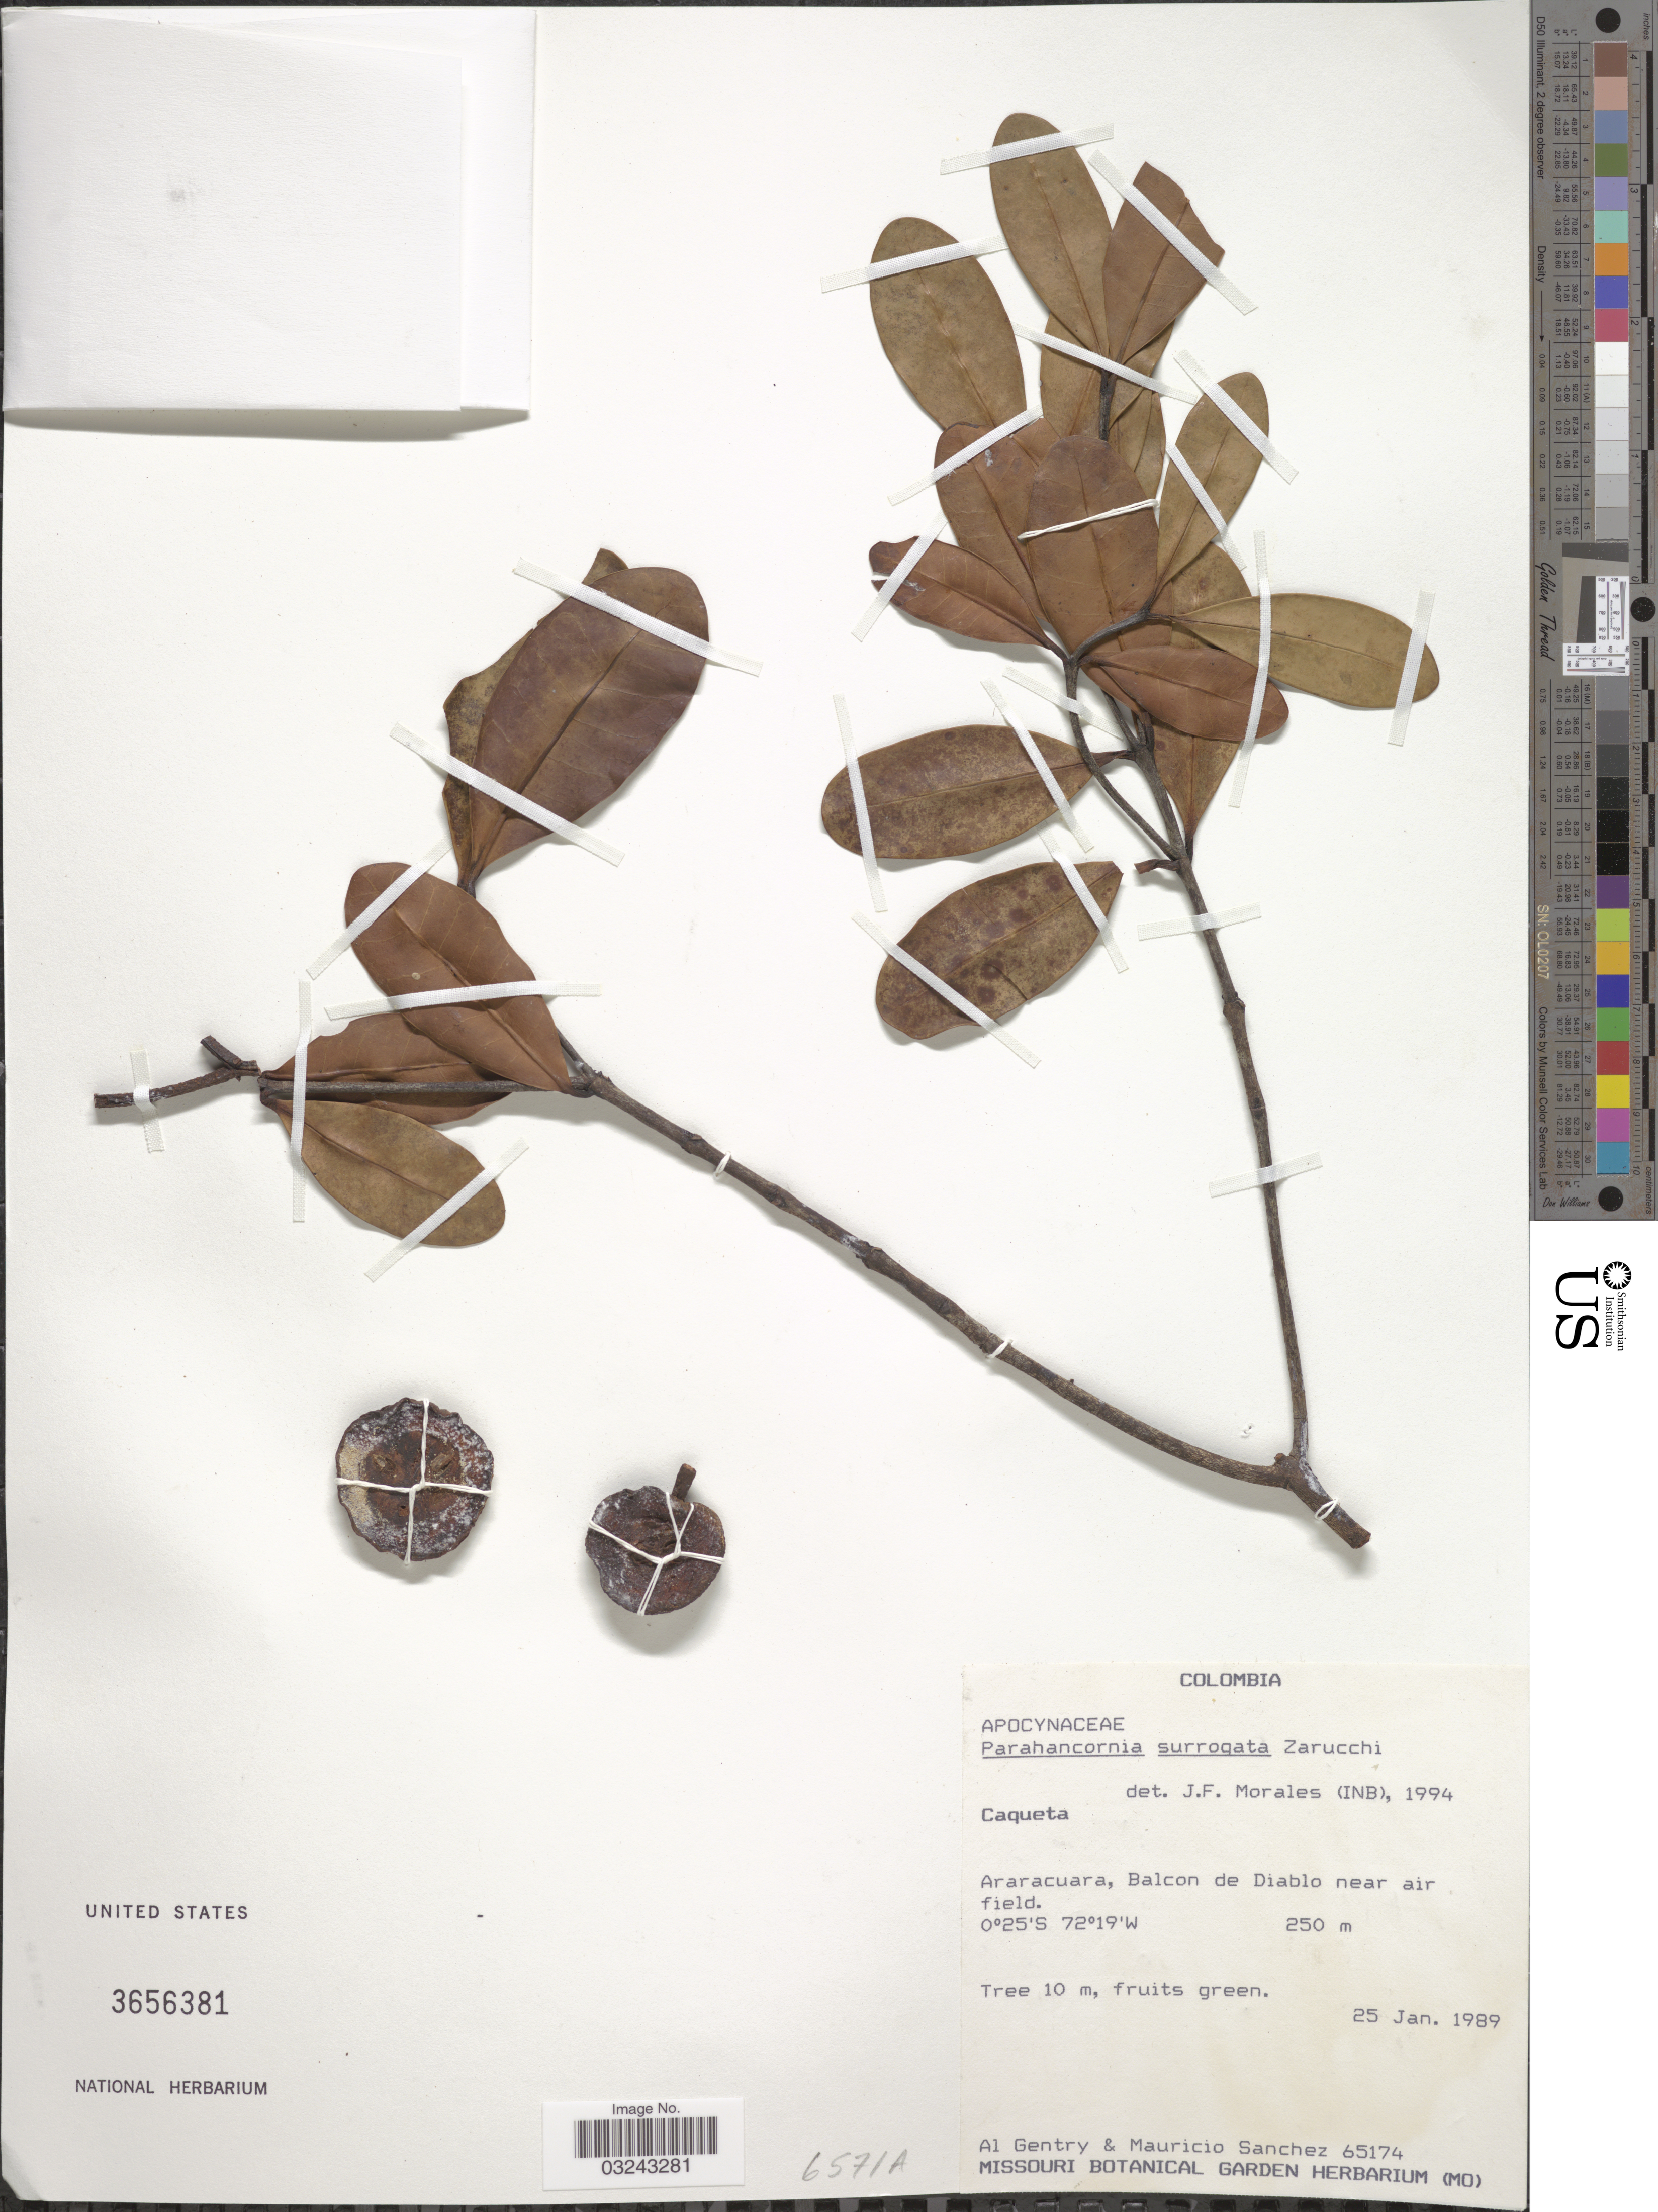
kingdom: Plantae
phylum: Tracheophyta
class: Magnoliopsida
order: Gentianales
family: Apocynaceae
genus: Parahancornia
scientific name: Parahancornia surrogata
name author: Zarucchi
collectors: A. H. Gentry & M. Sanchez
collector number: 65174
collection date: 1989-01-25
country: Colombia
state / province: Caquetá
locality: Araracuara, Balcon de Diablo near air field.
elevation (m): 250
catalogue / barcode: US 3656381